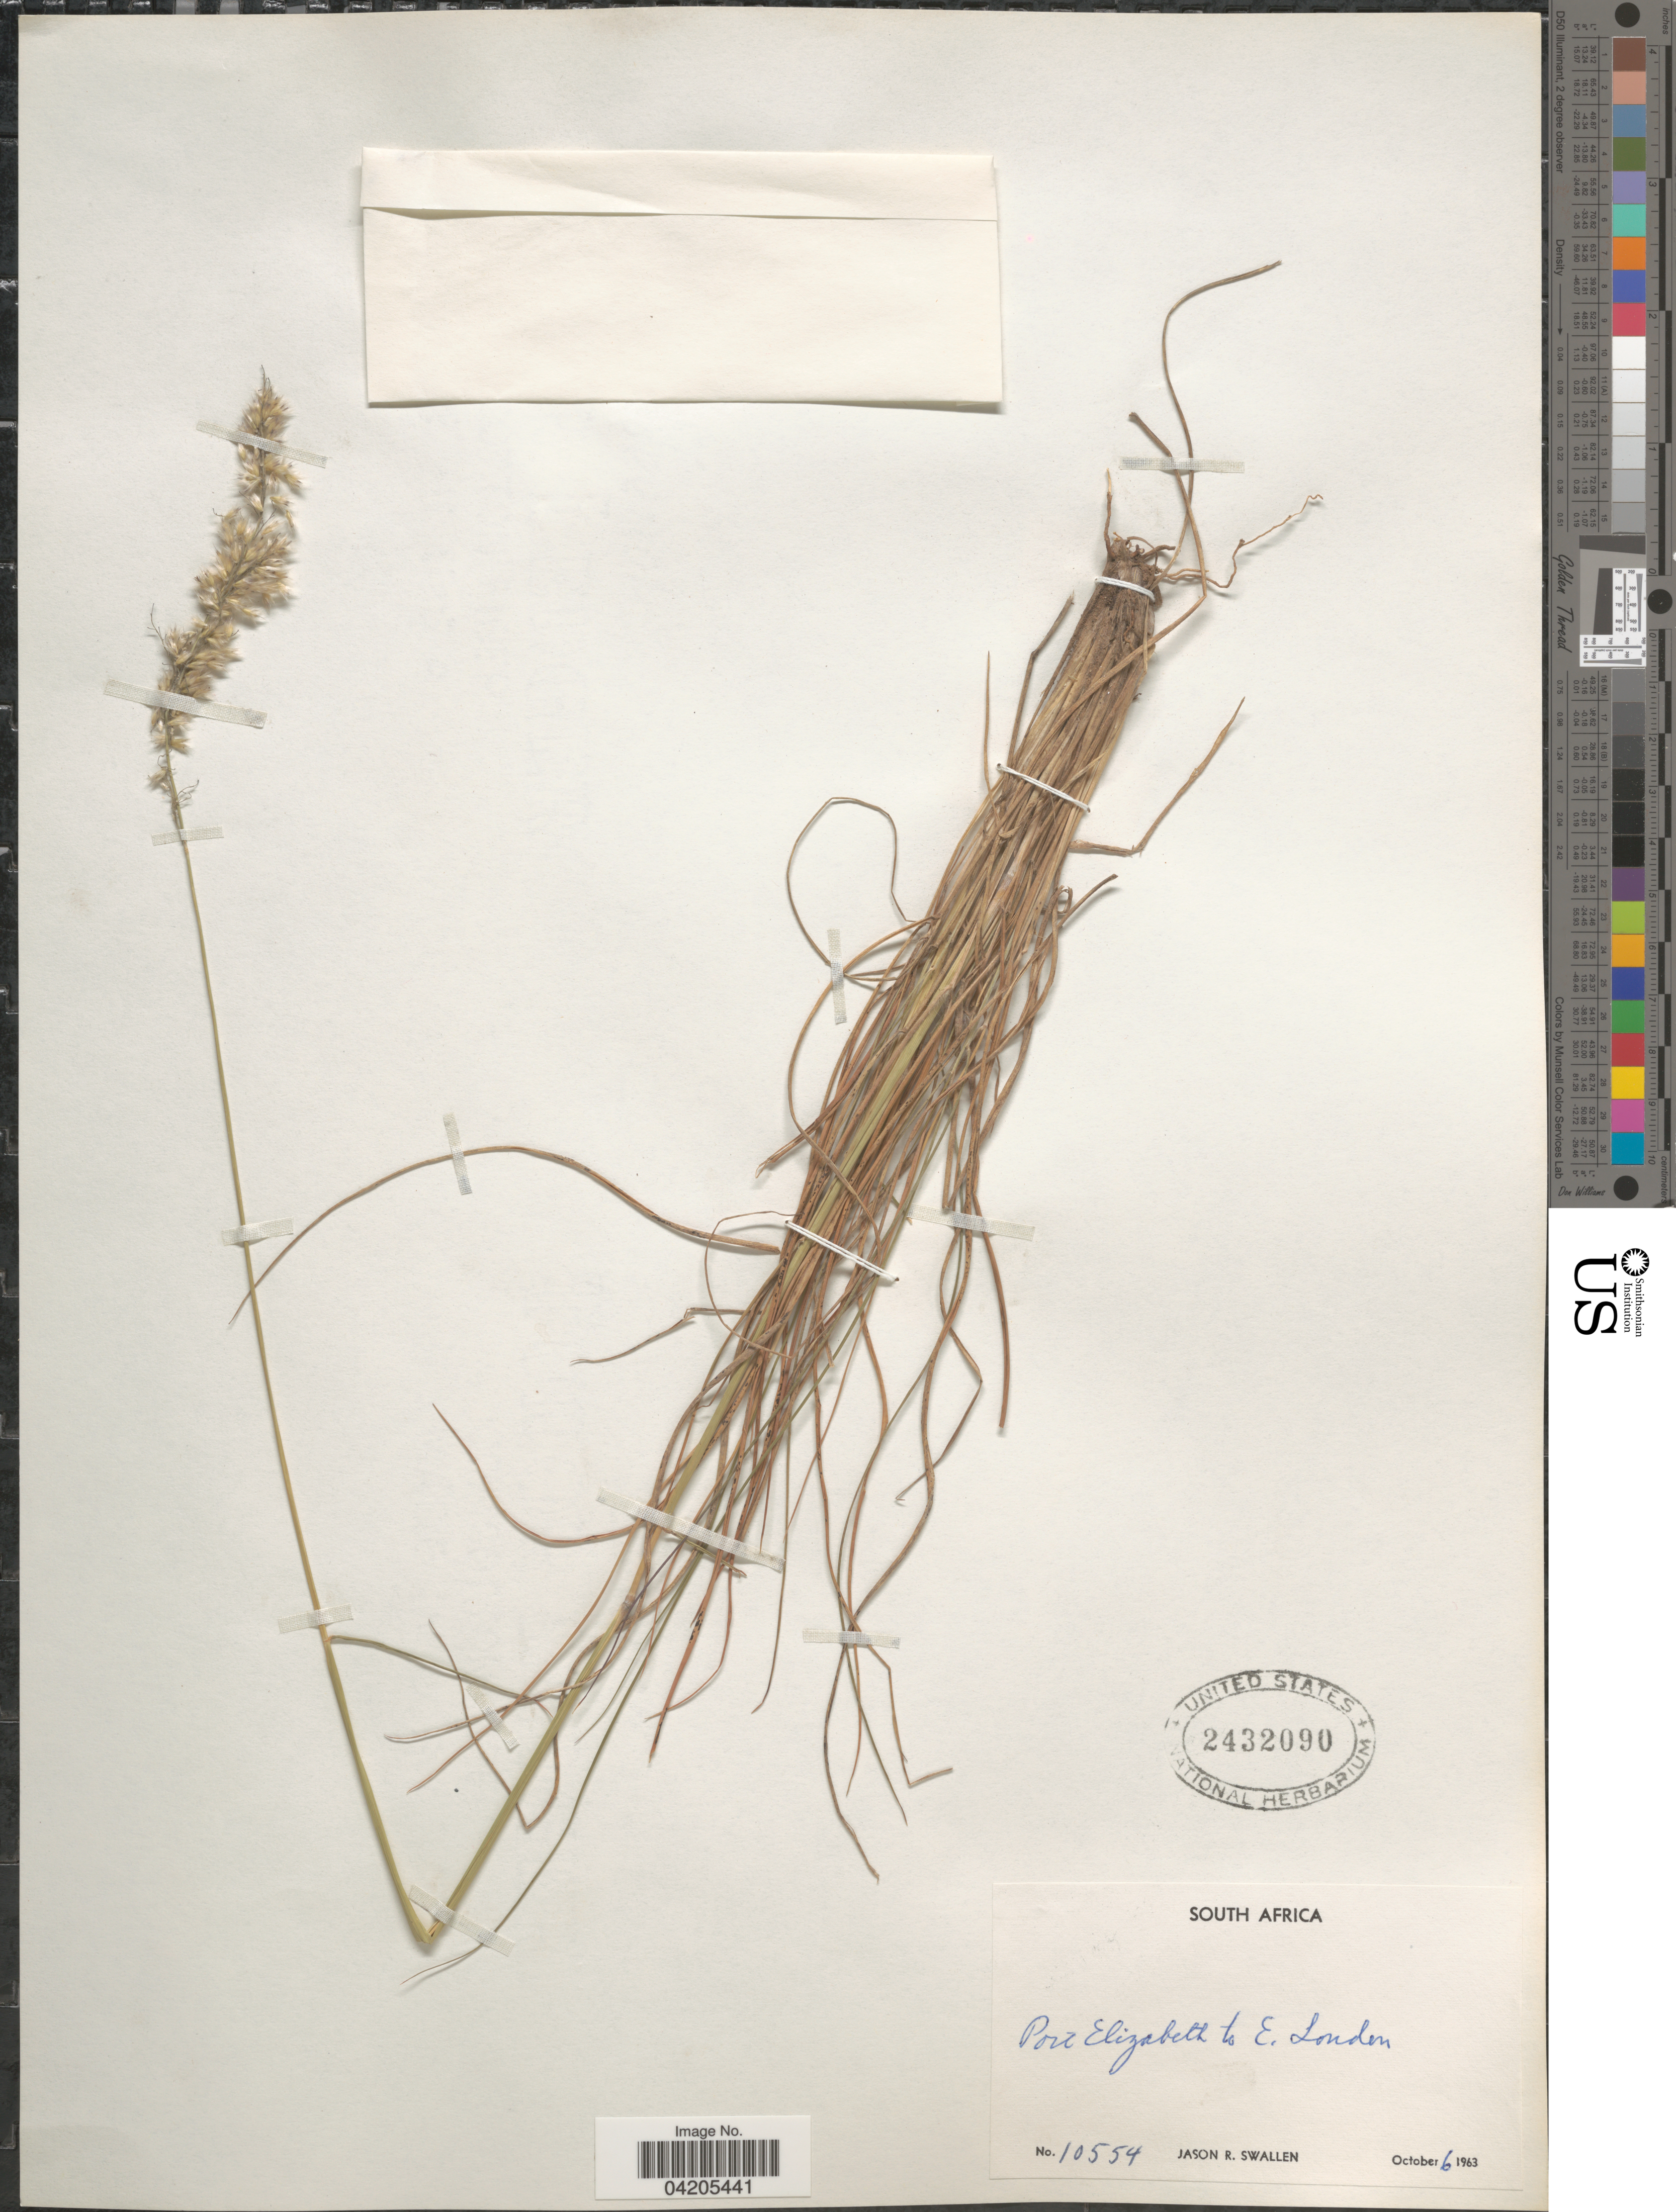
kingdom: Plantae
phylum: Tracheophyta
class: Liliopsida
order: Poales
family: Poaceae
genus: Melinis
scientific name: Melinis nerviglumis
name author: (Franch.) Zizka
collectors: J. R. Swallen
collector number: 10554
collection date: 1963-10-06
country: South Africa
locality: Port Elizabeth to E. London.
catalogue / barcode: US 2432090